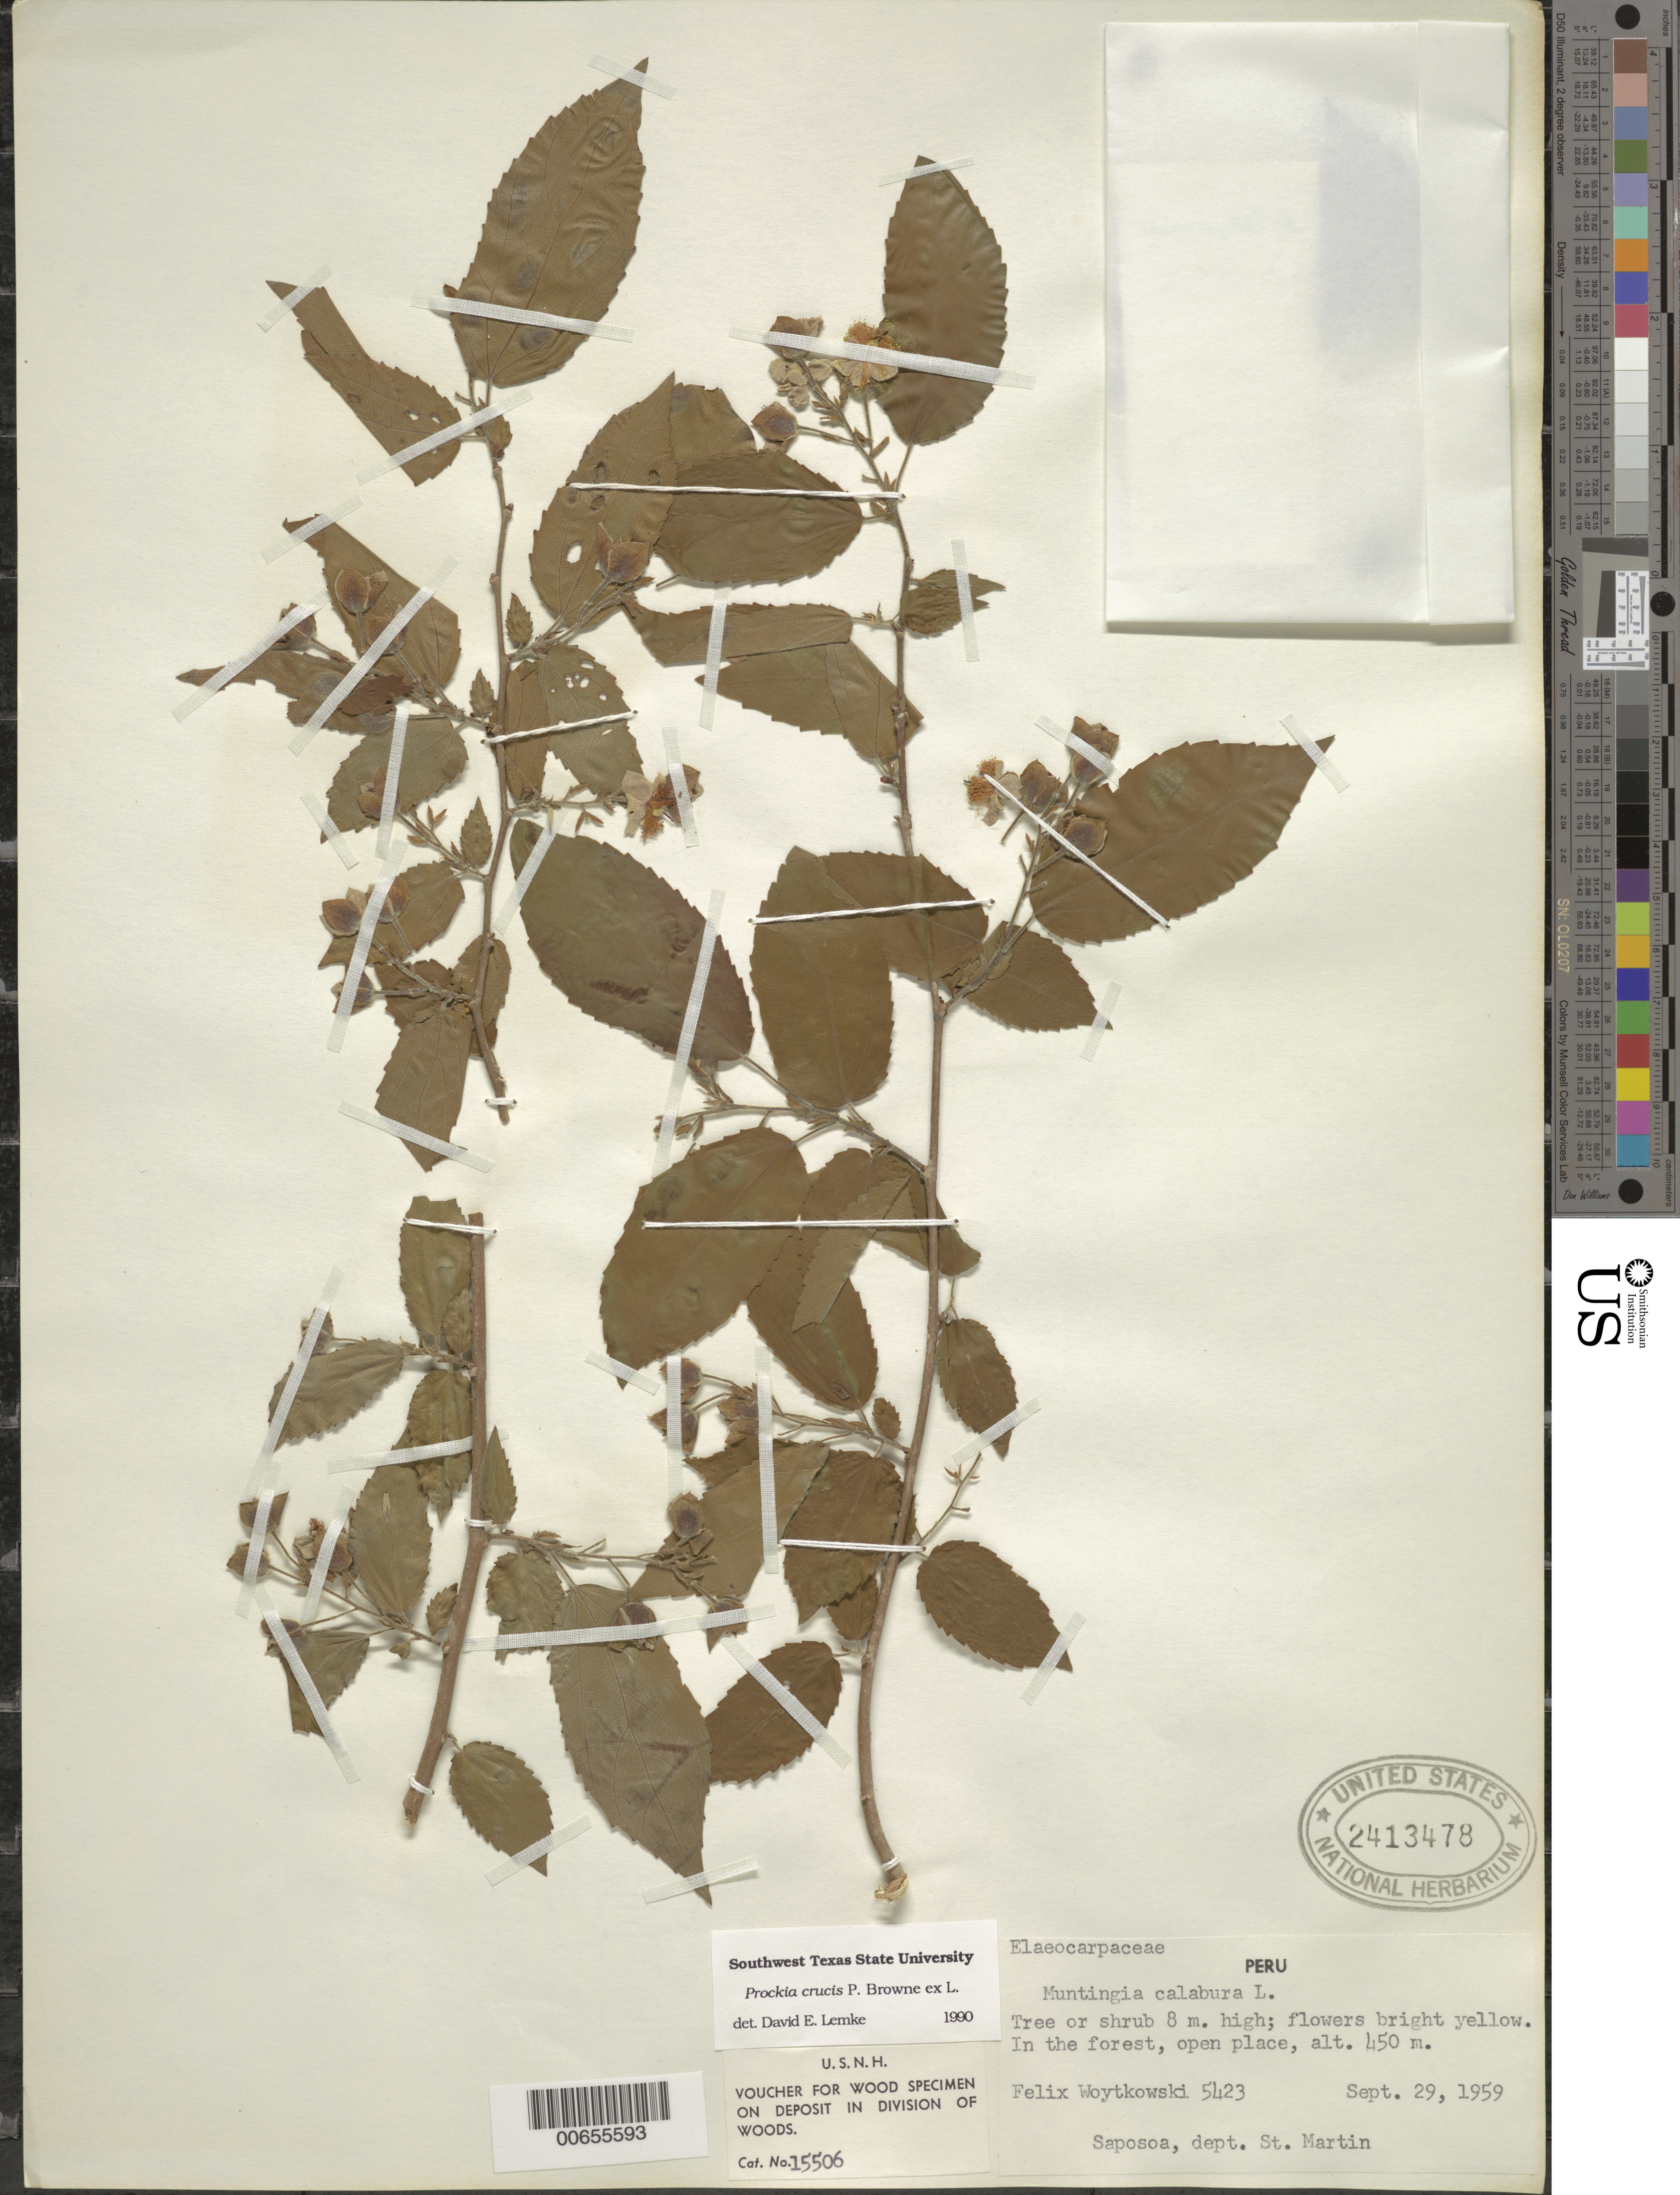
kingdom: Plantae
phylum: Tracheophyta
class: Magnoliopsida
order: Malpighiales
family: Salicaceae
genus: Prockia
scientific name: Prockia crucis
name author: P. Browne ex L.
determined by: Lemke, D. E.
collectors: F. Woytkowski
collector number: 5423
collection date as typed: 29 Sep 1959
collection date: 1959-09-29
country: Peru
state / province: San Martín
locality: Saposoa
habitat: Forest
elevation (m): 450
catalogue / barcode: US 2413478